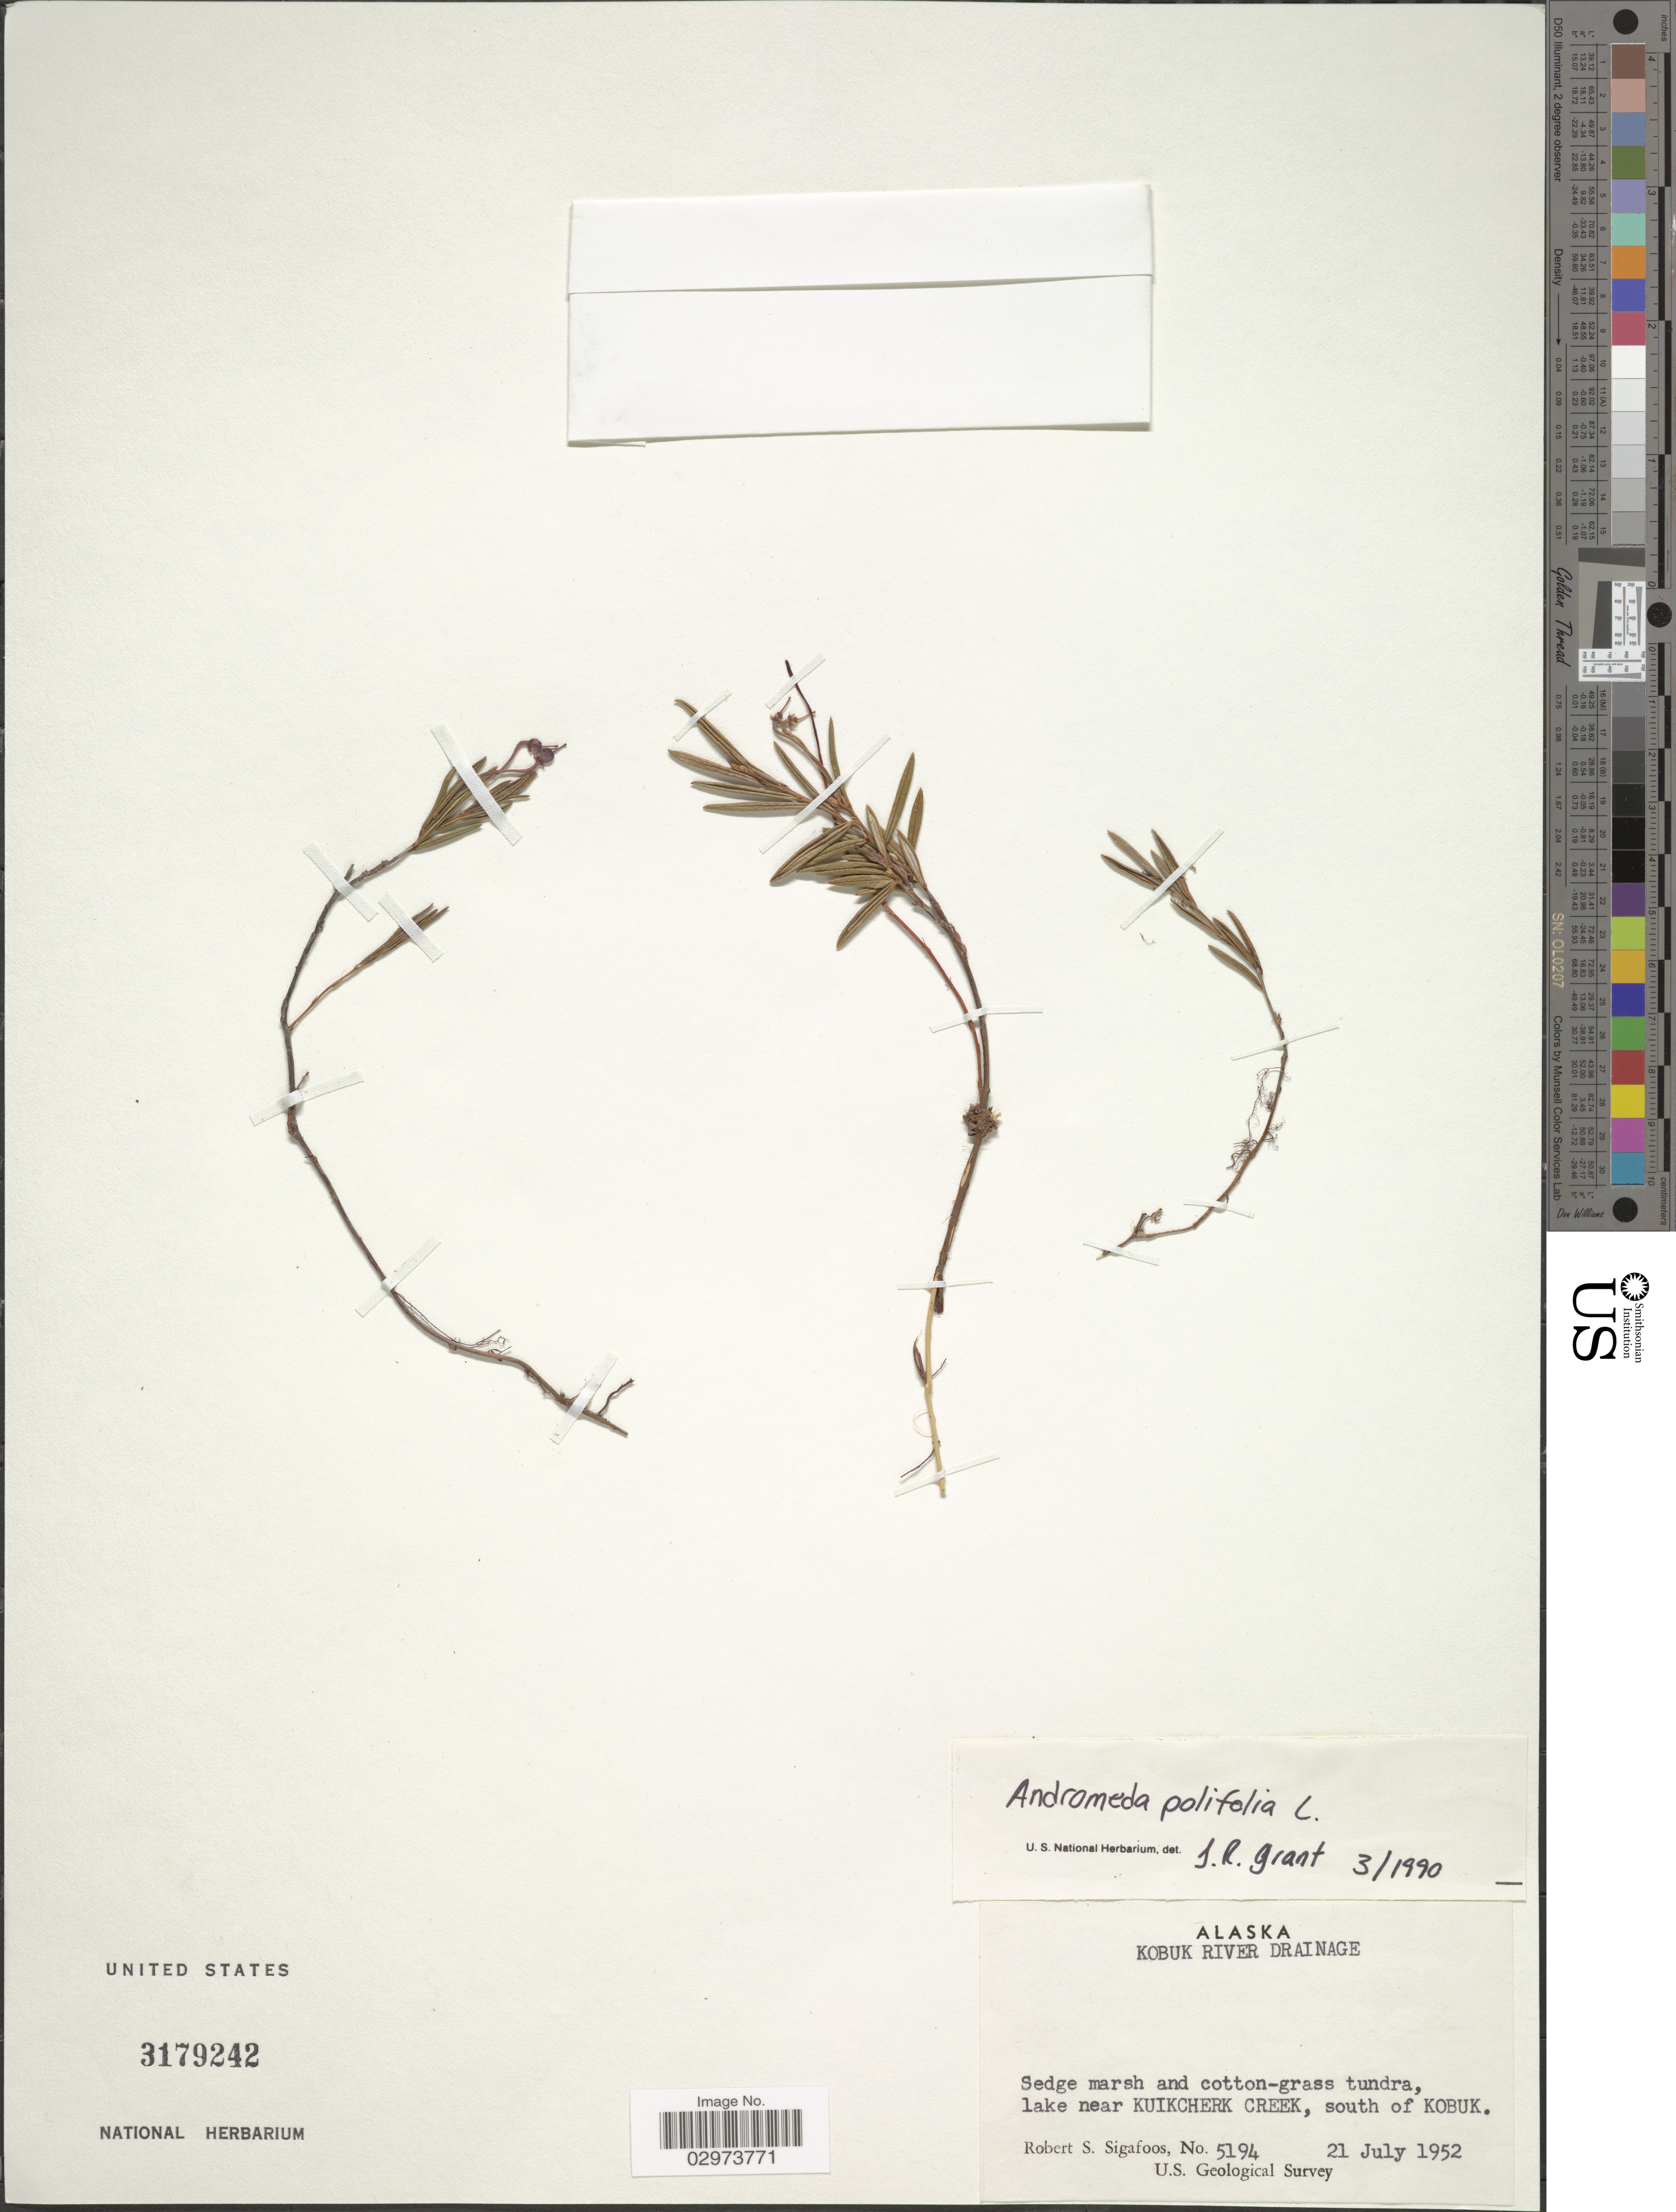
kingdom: Plantae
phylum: Tracheophyta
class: Magnoliopsida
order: Ericales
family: Ericaceae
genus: Andromeda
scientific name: Andromeda polifolia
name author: L.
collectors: R. Sigafoos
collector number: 5194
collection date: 1952-07-21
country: United States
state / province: Alaska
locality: Kobuk River Drainage. Lake near Kuicherk Creek, south of Kobuk.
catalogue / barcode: US 3179242